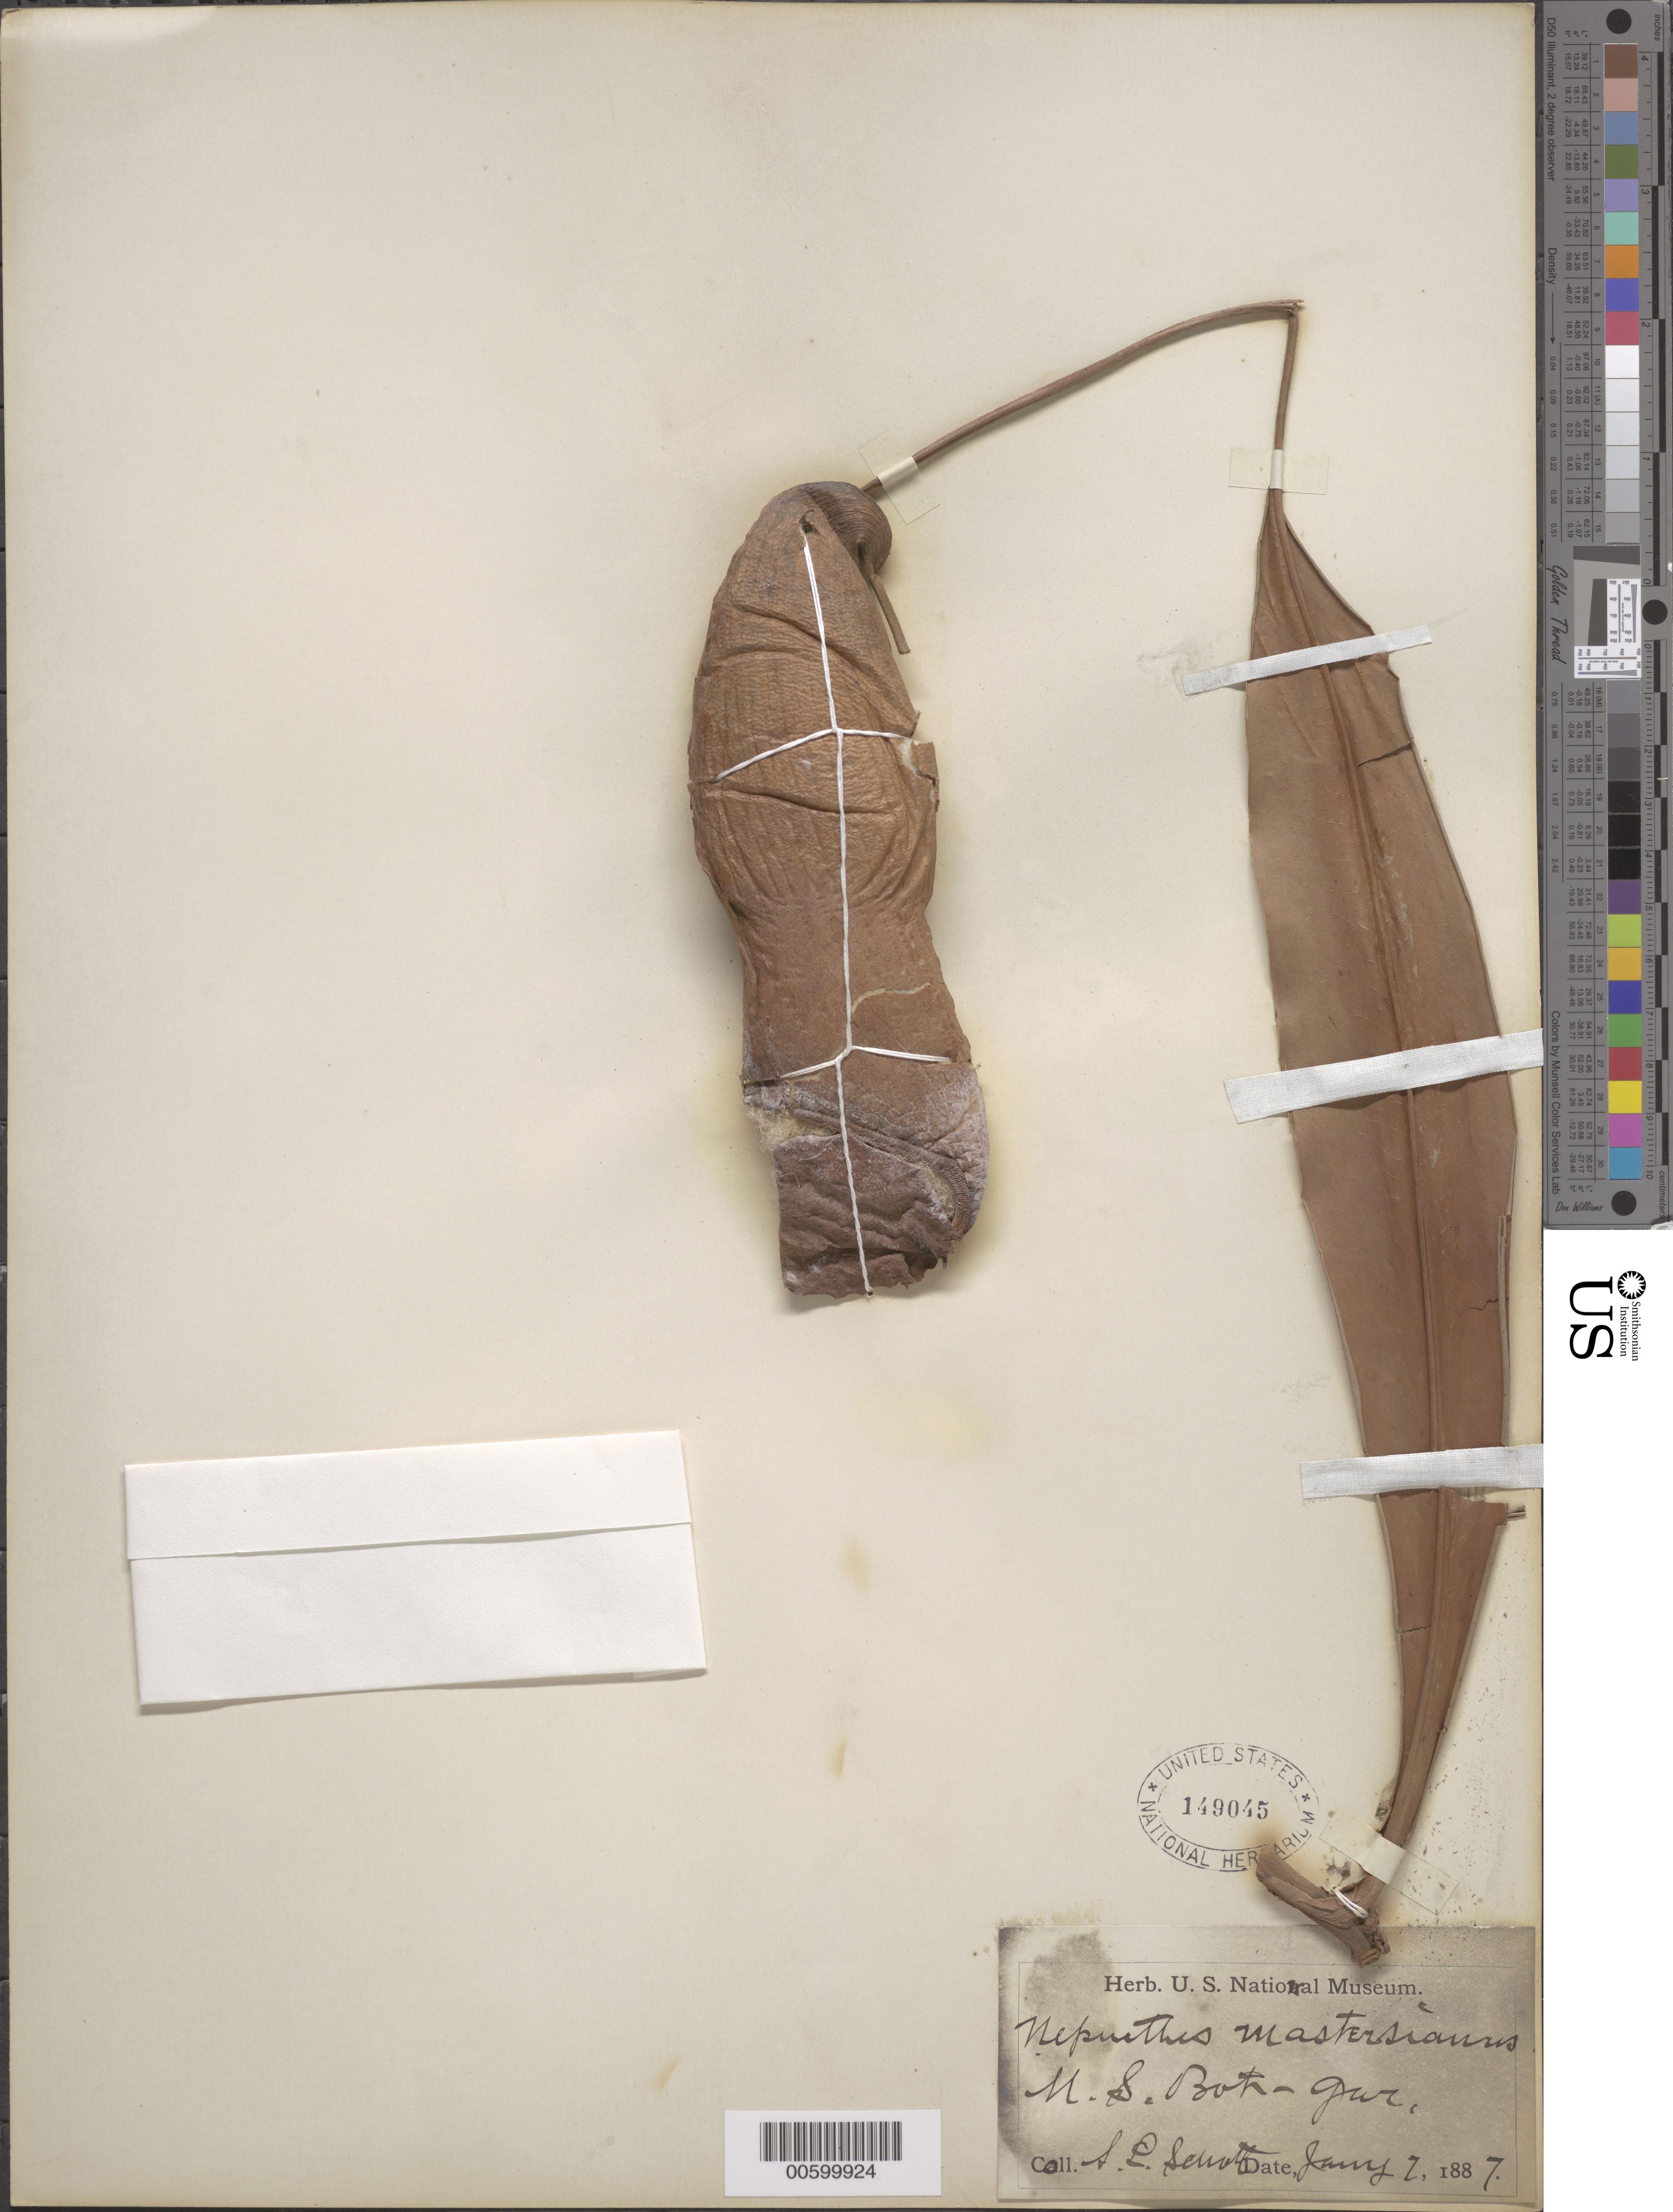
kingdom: Plantae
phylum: Tracheophyta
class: Magnoliopsida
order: Caryophyllales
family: Nepenthaceae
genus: Nepenthes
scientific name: Nepenthes x mastersiana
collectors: A. L. Schott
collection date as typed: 07 Jan 1887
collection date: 1887-01-07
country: United States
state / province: District of Columbia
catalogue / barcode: US 149045